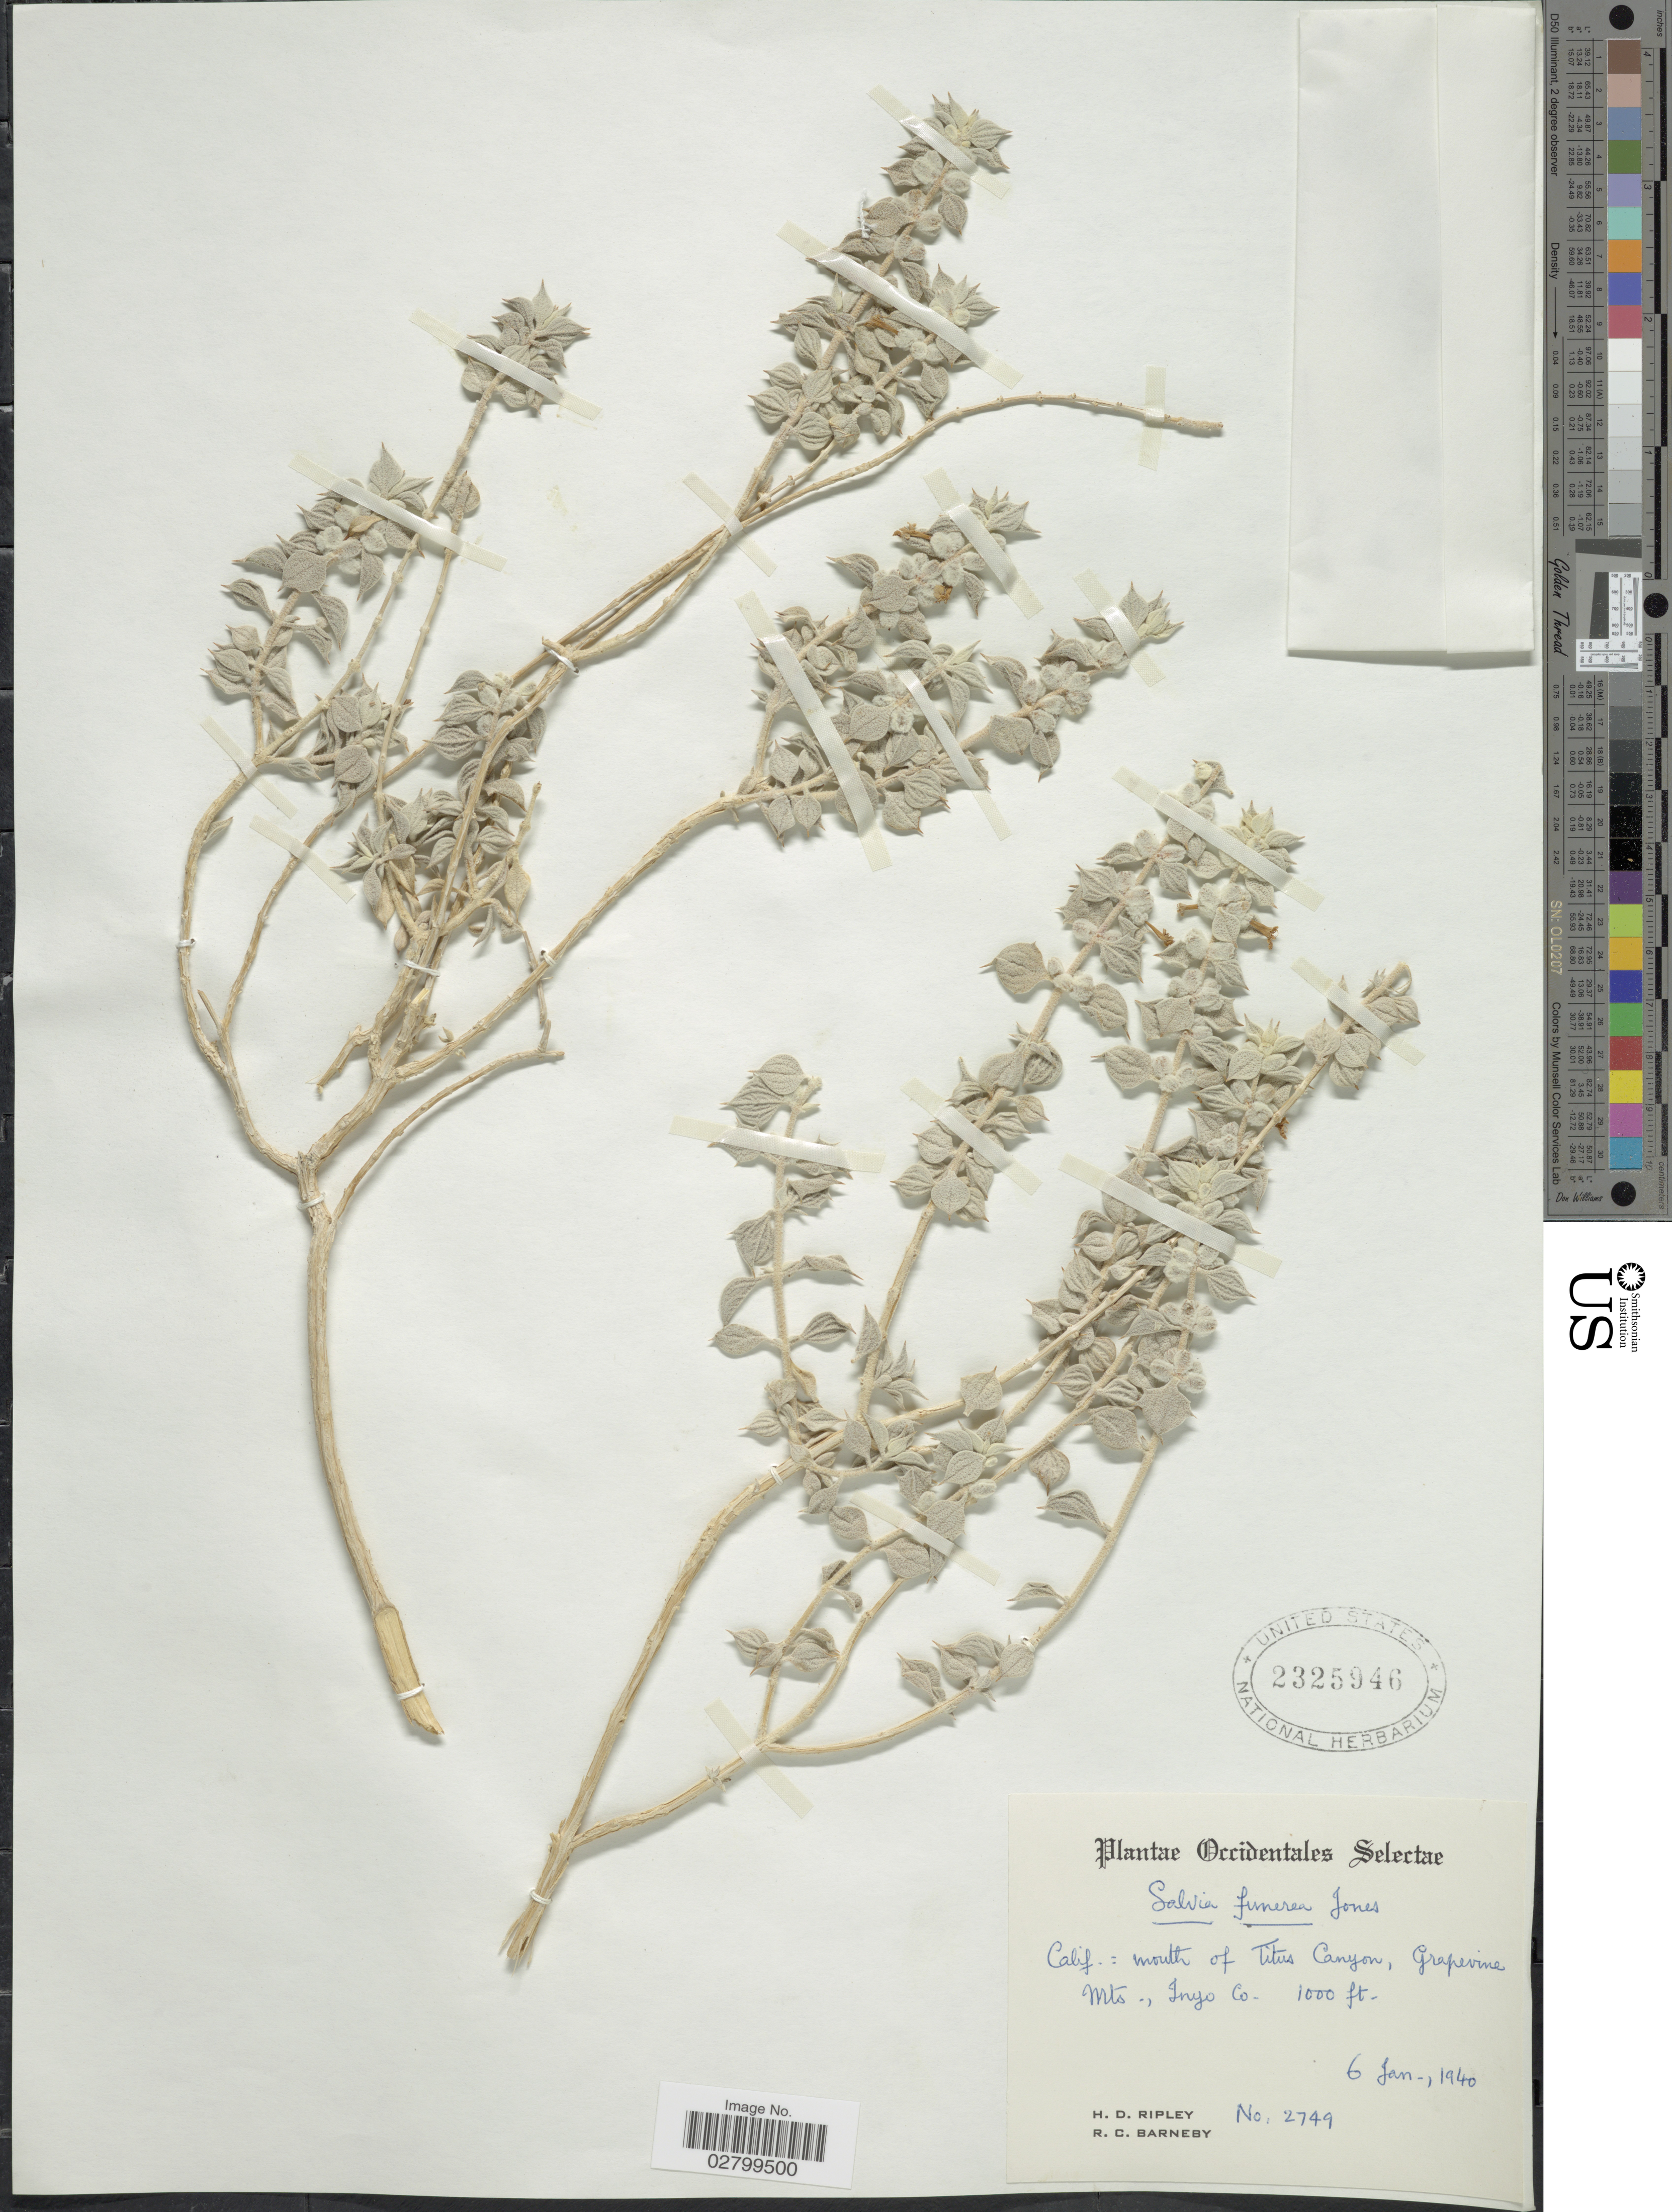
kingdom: Plantae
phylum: Tracheophyta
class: Magnoliopsida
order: Lamiales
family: Lamiaceae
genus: Salvia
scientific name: Salvia funerea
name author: M.E. Jones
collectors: H. Ripley & R. C. Barneby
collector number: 2749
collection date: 1940-01-06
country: United States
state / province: California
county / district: Inyo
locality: Mouth of Titus Canyon, Grapevine Mts., Inyo Co.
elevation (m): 305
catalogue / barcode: US 2325946